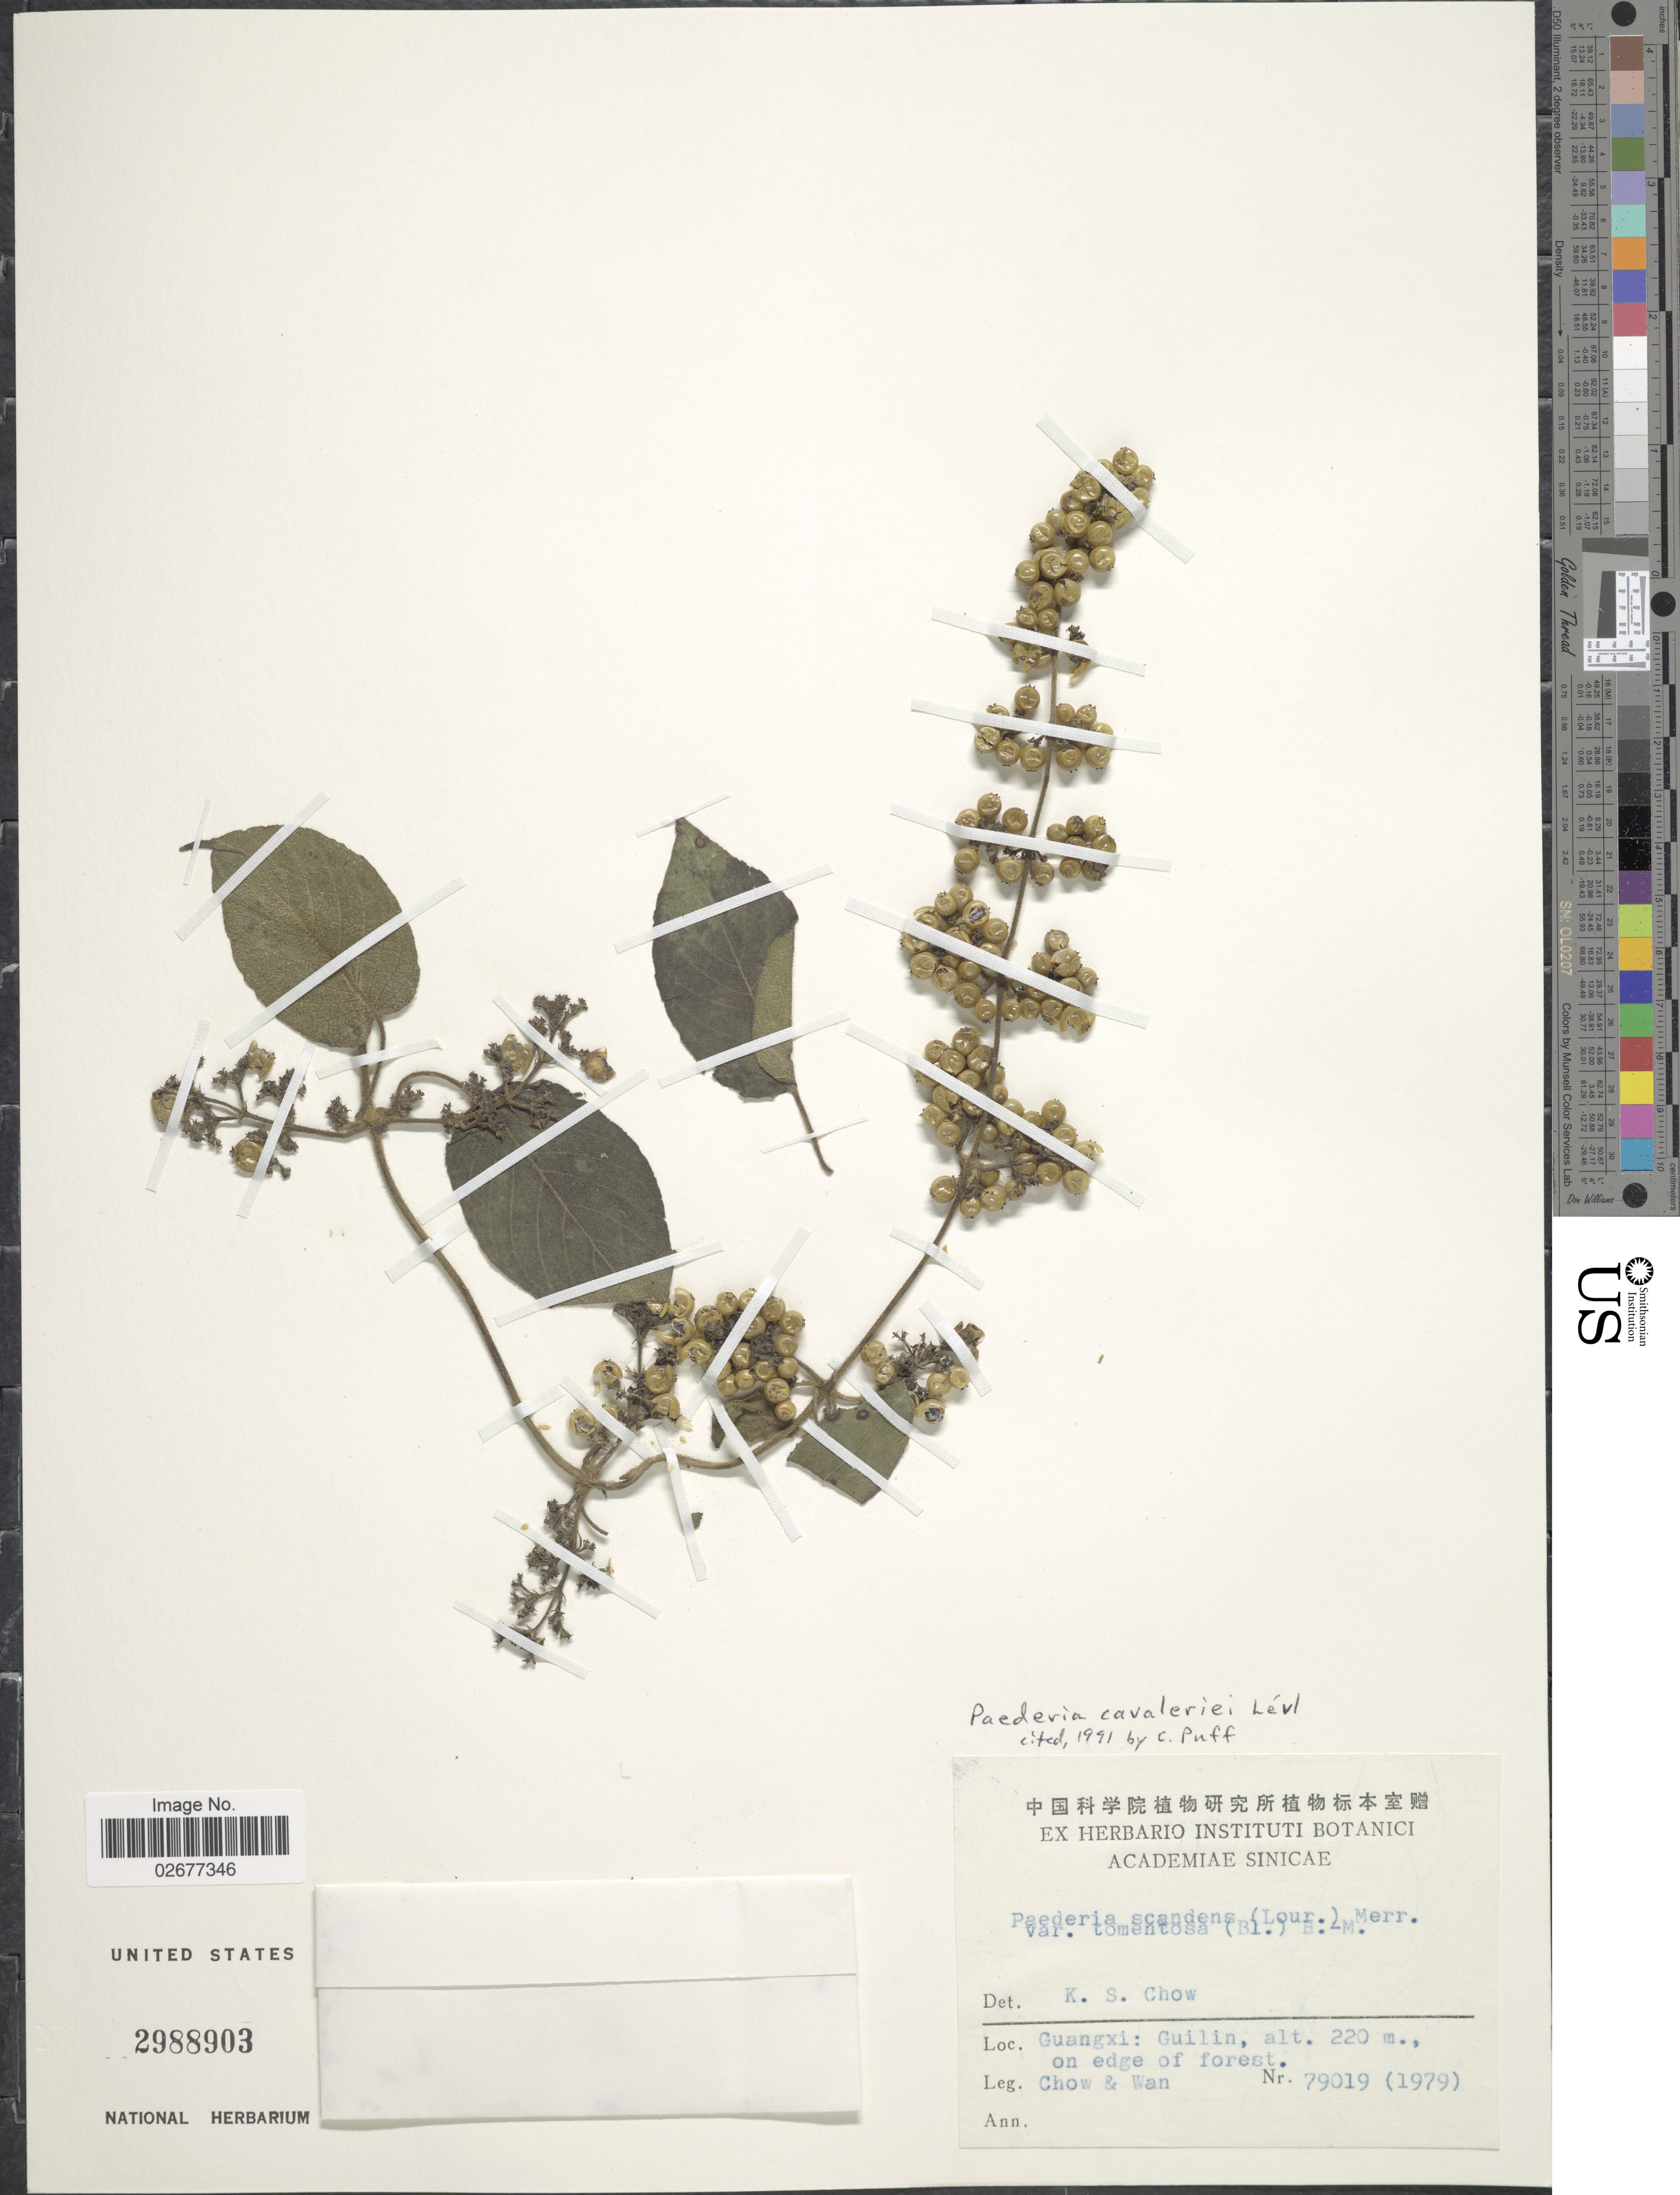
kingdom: Plantae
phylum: Tracheophyta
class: Magnoliopsida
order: Gentianales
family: Rubiaceae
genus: Paederia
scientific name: Paederia cavaleriei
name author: H. Lév.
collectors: Chow, -- & -. Wan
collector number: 79019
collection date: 1979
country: China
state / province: Guangxi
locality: Guangxi: Guilin, on edge of forest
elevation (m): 220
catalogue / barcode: US 2988903